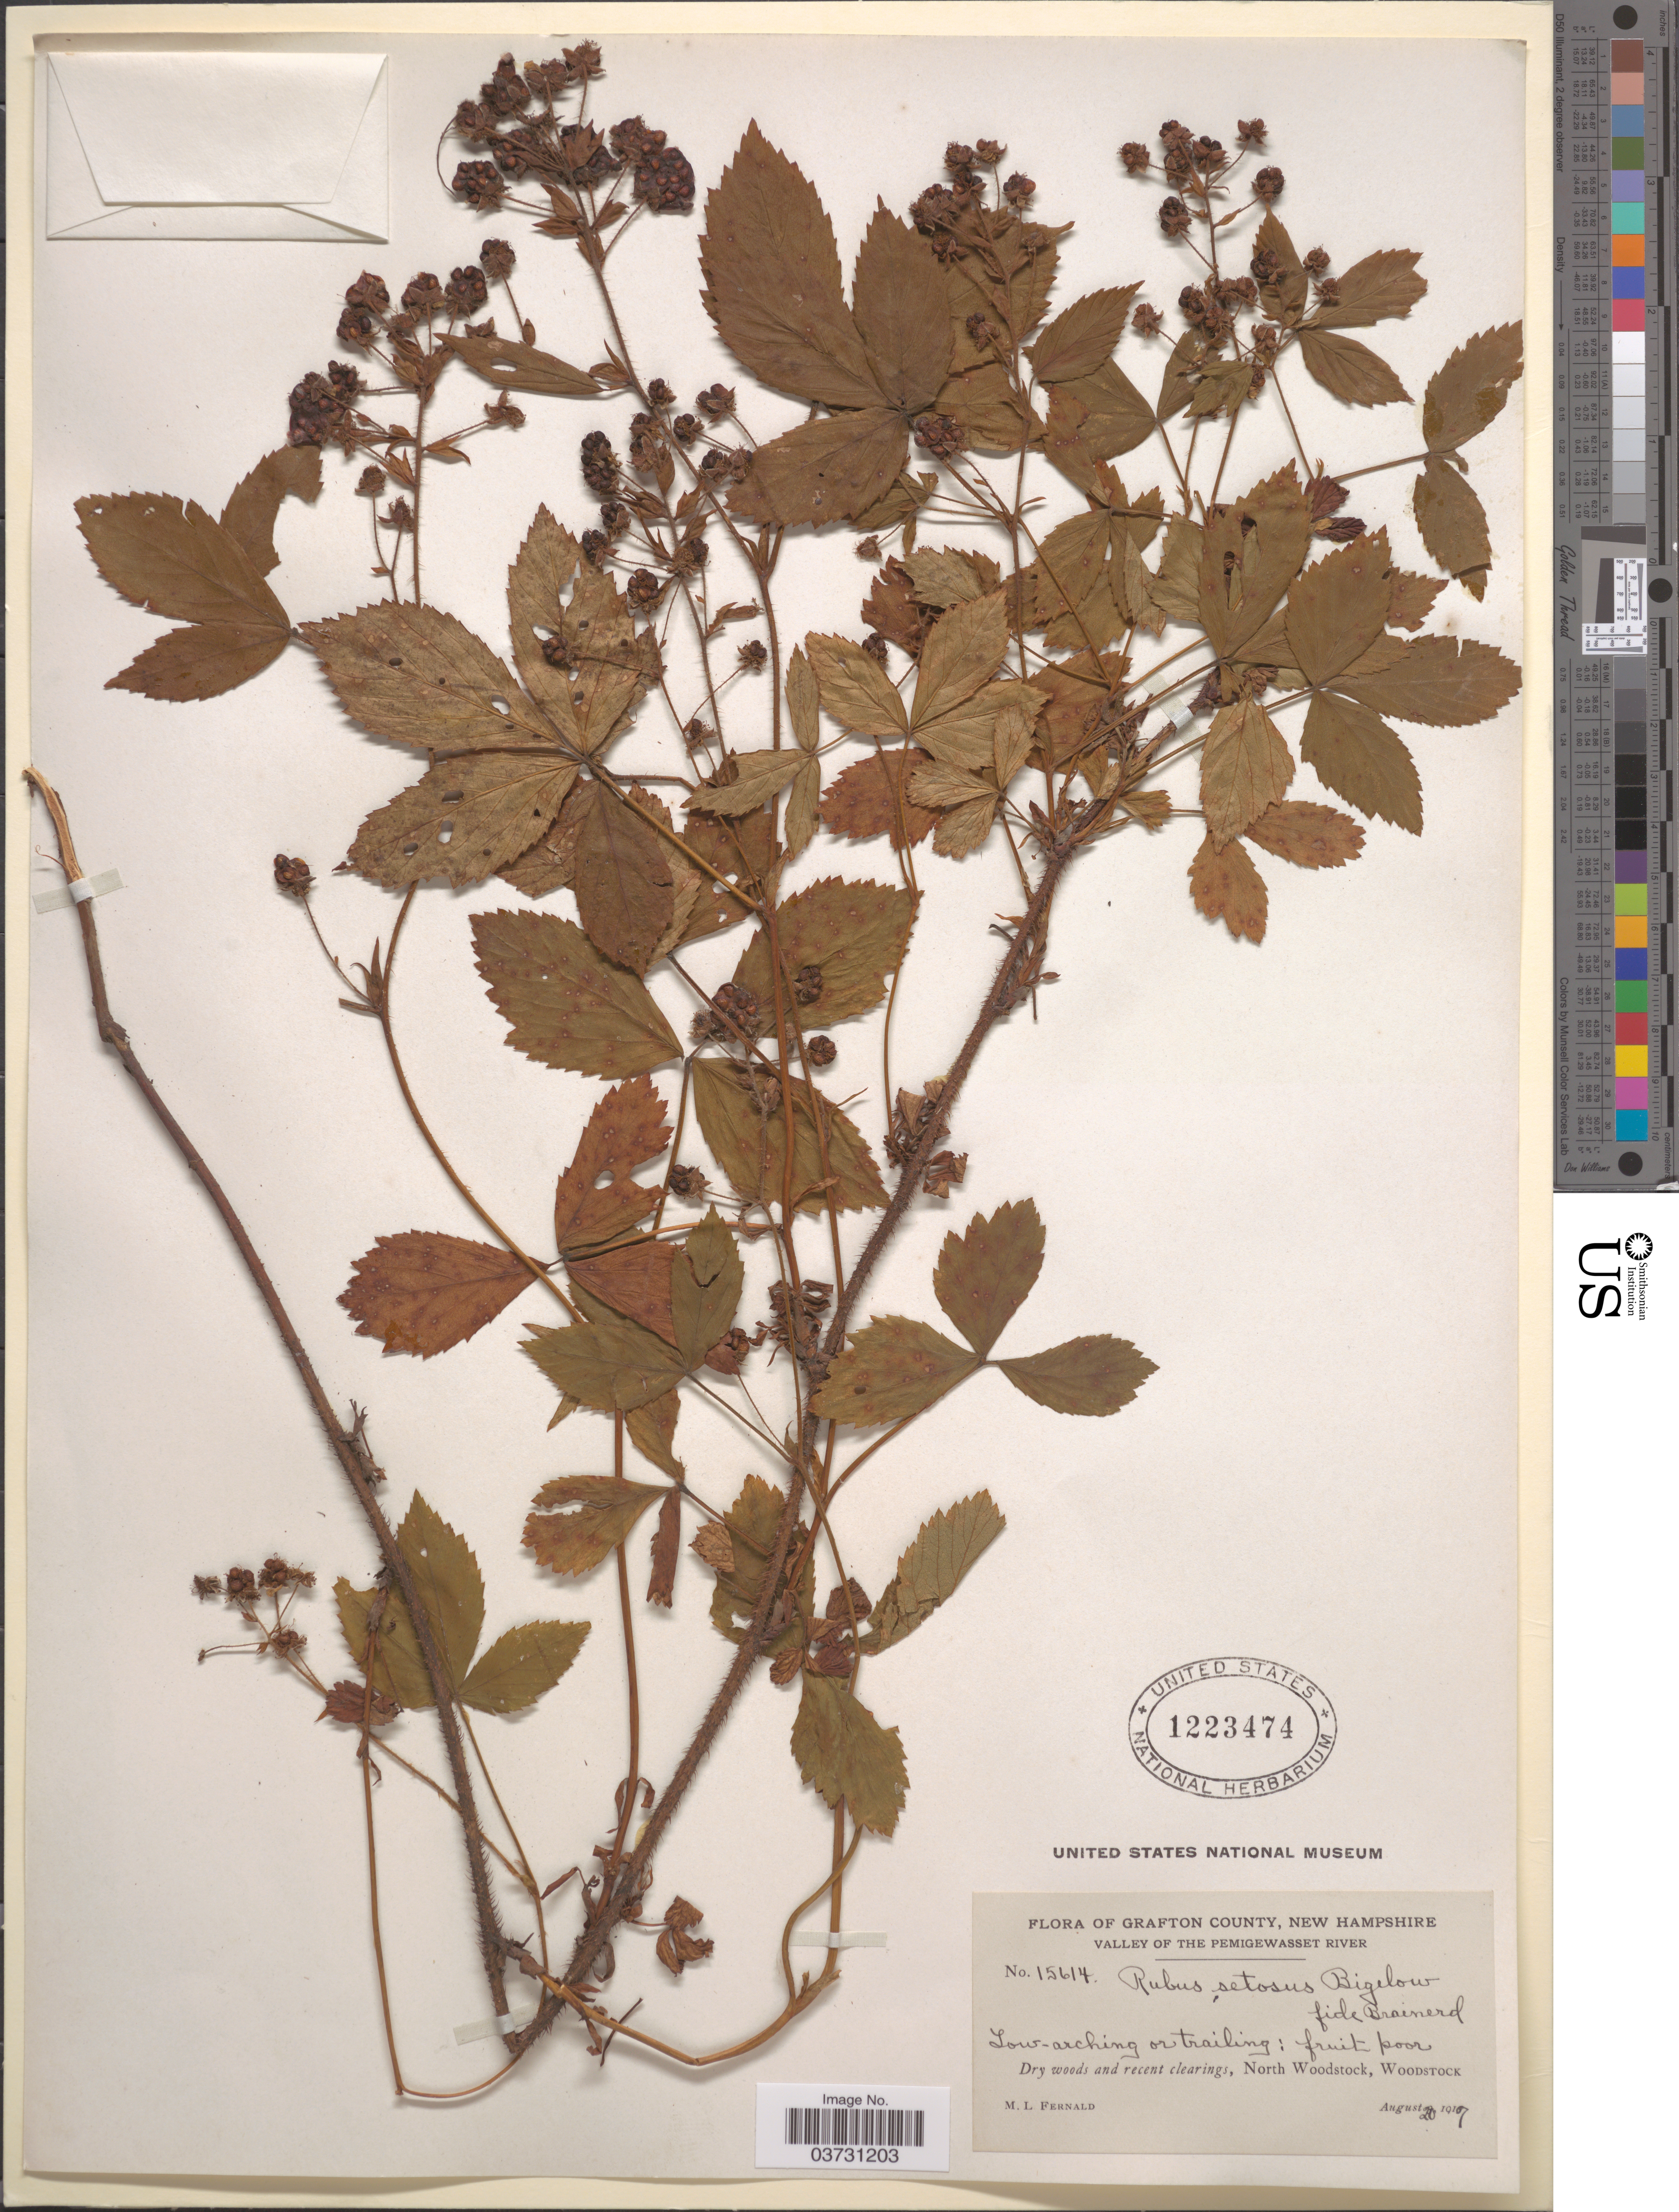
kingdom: Plantae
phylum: Tracheophyta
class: Magnoliopsida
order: Rosales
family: Rosaceae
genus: Rubus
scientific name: Rubus setosus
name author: Bigelow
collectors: M. L. Fernald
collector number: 15614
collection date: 1917-08-20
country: United States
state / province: New Hampshire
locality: Grafton County. Valley of the Pemigewasset River. Dry woods and recent clearings, North Woodstock, Woodstock.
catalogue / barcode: US 1223474